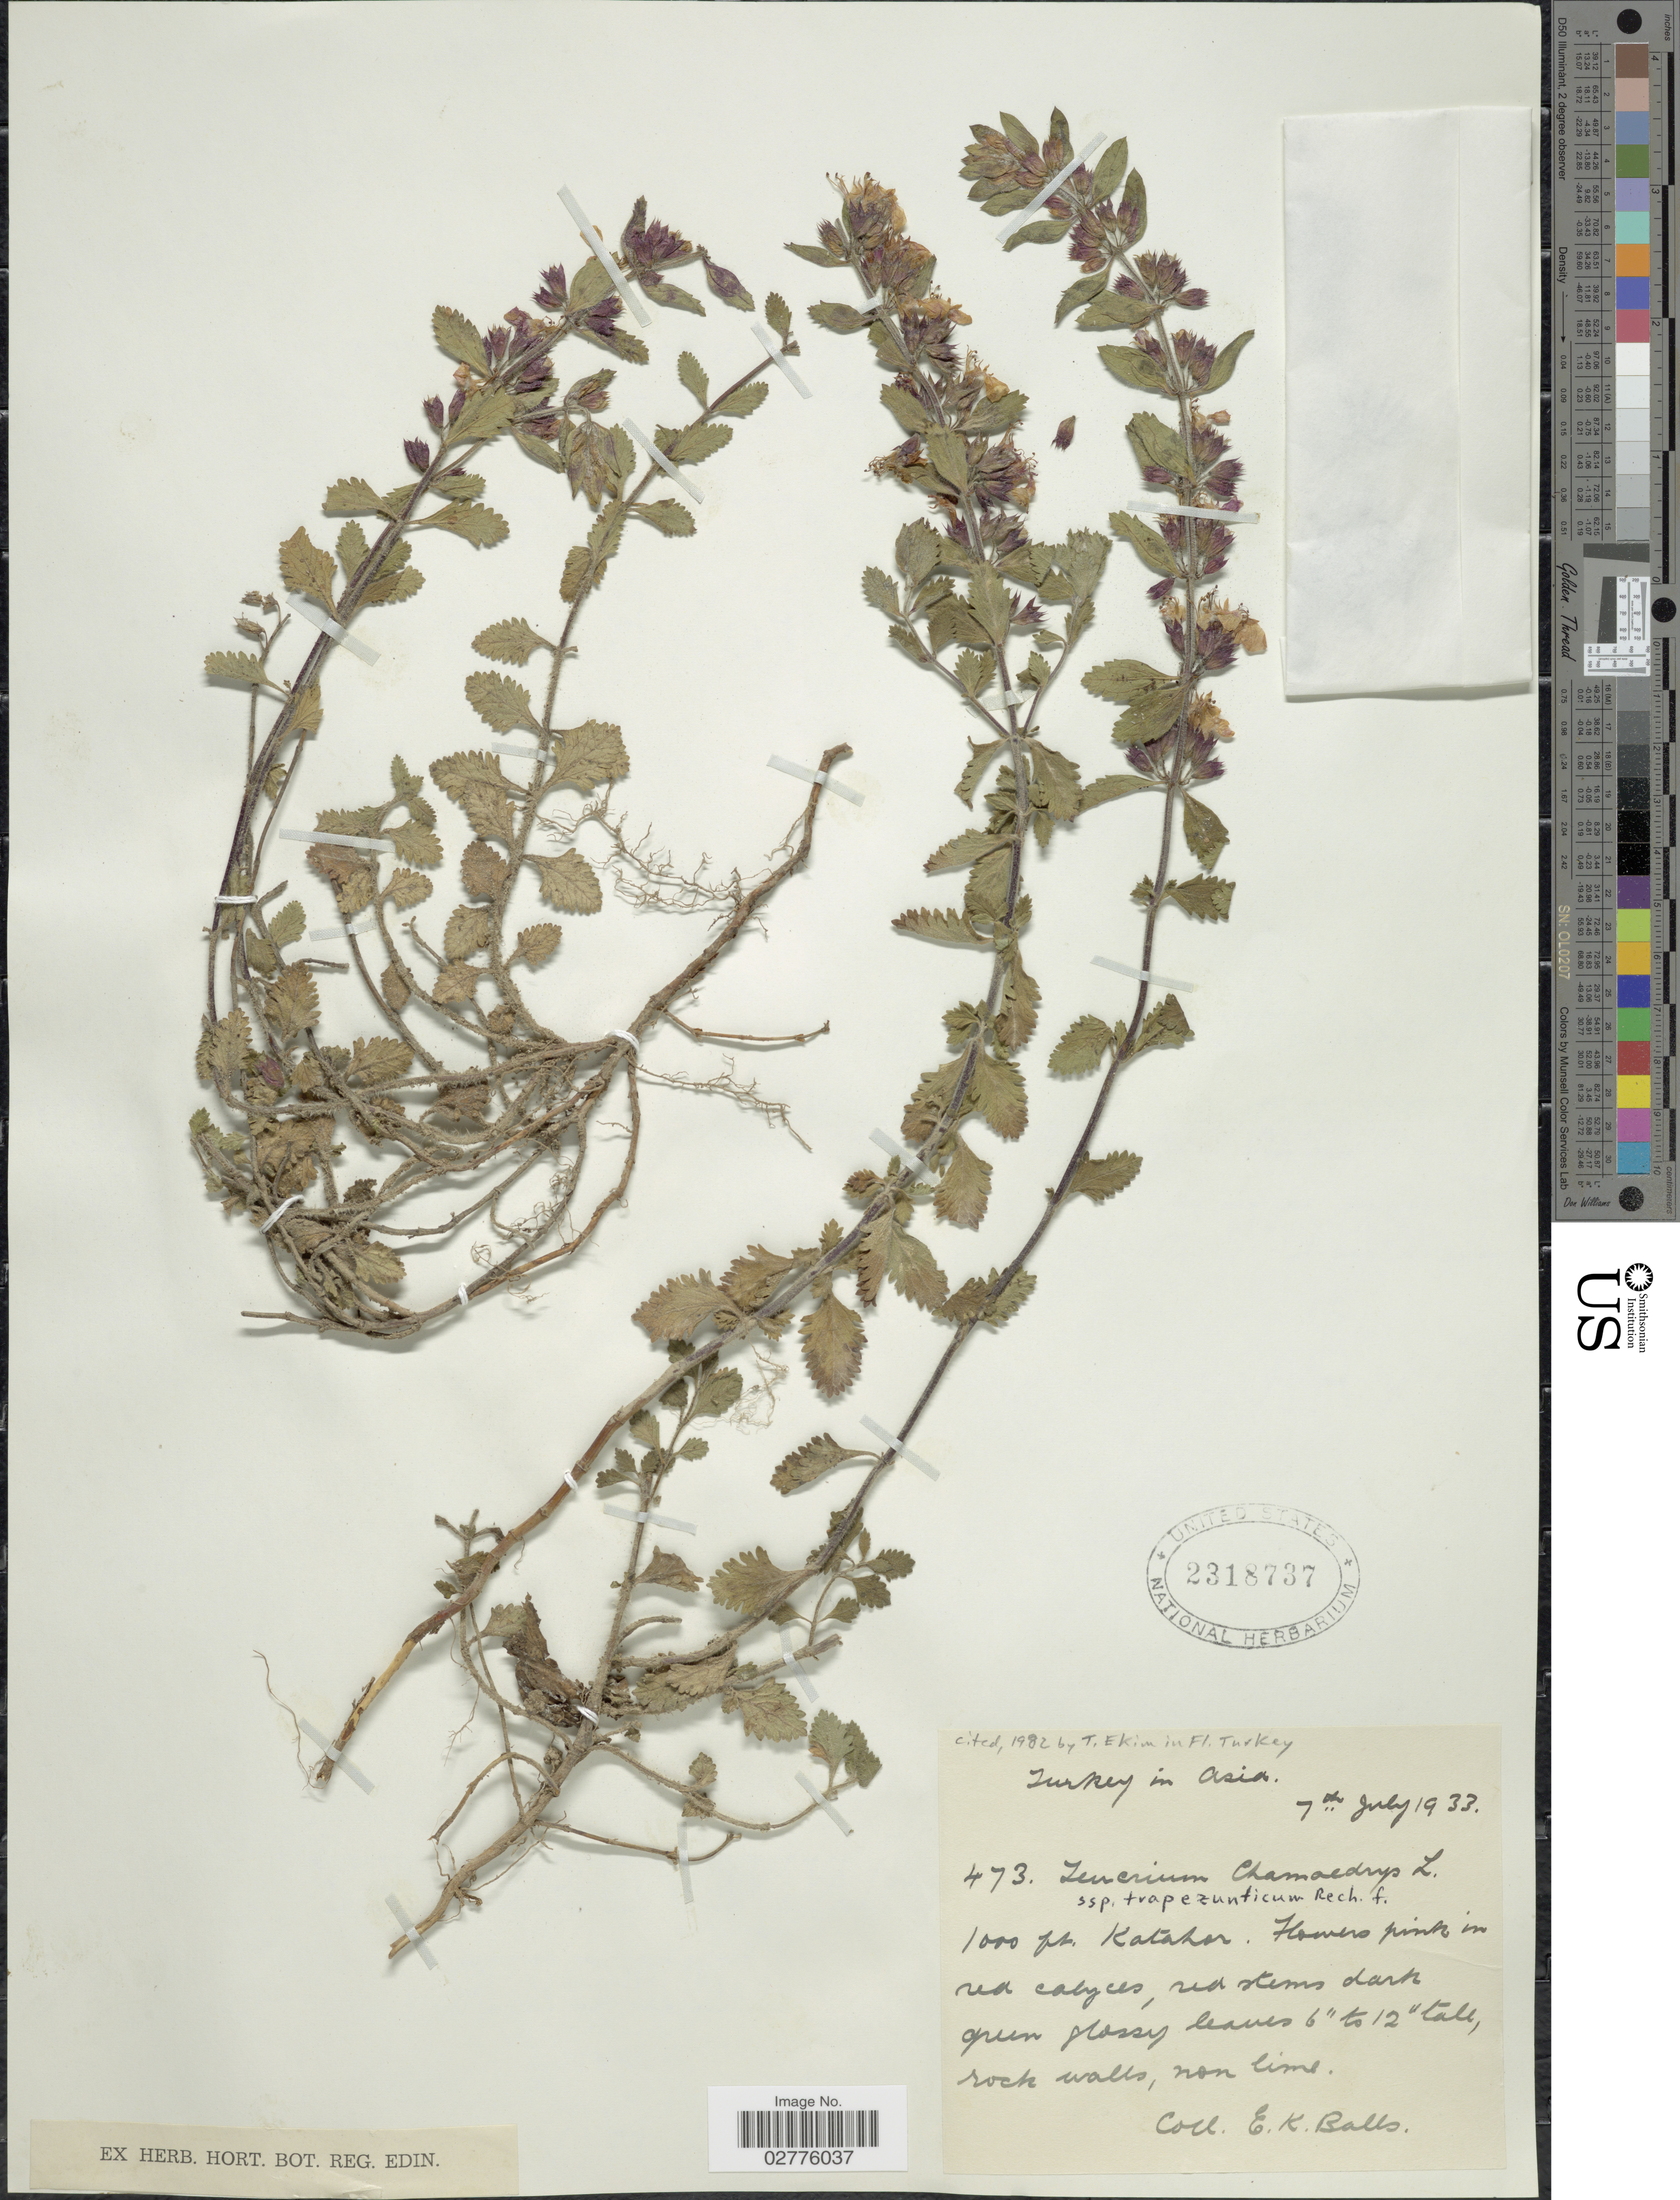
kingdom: Plantae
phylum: Tracheophyta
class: Magnoliopsida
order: Lamiales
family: Lamiaceae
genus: Teucrium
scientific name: Teucrium chamaedrys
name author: L.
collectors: E. K. Balls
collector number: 473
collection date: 1933-07-07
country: Turkey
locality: Turkey in Asia, Katahar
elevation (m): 305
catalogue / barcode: US 2318737